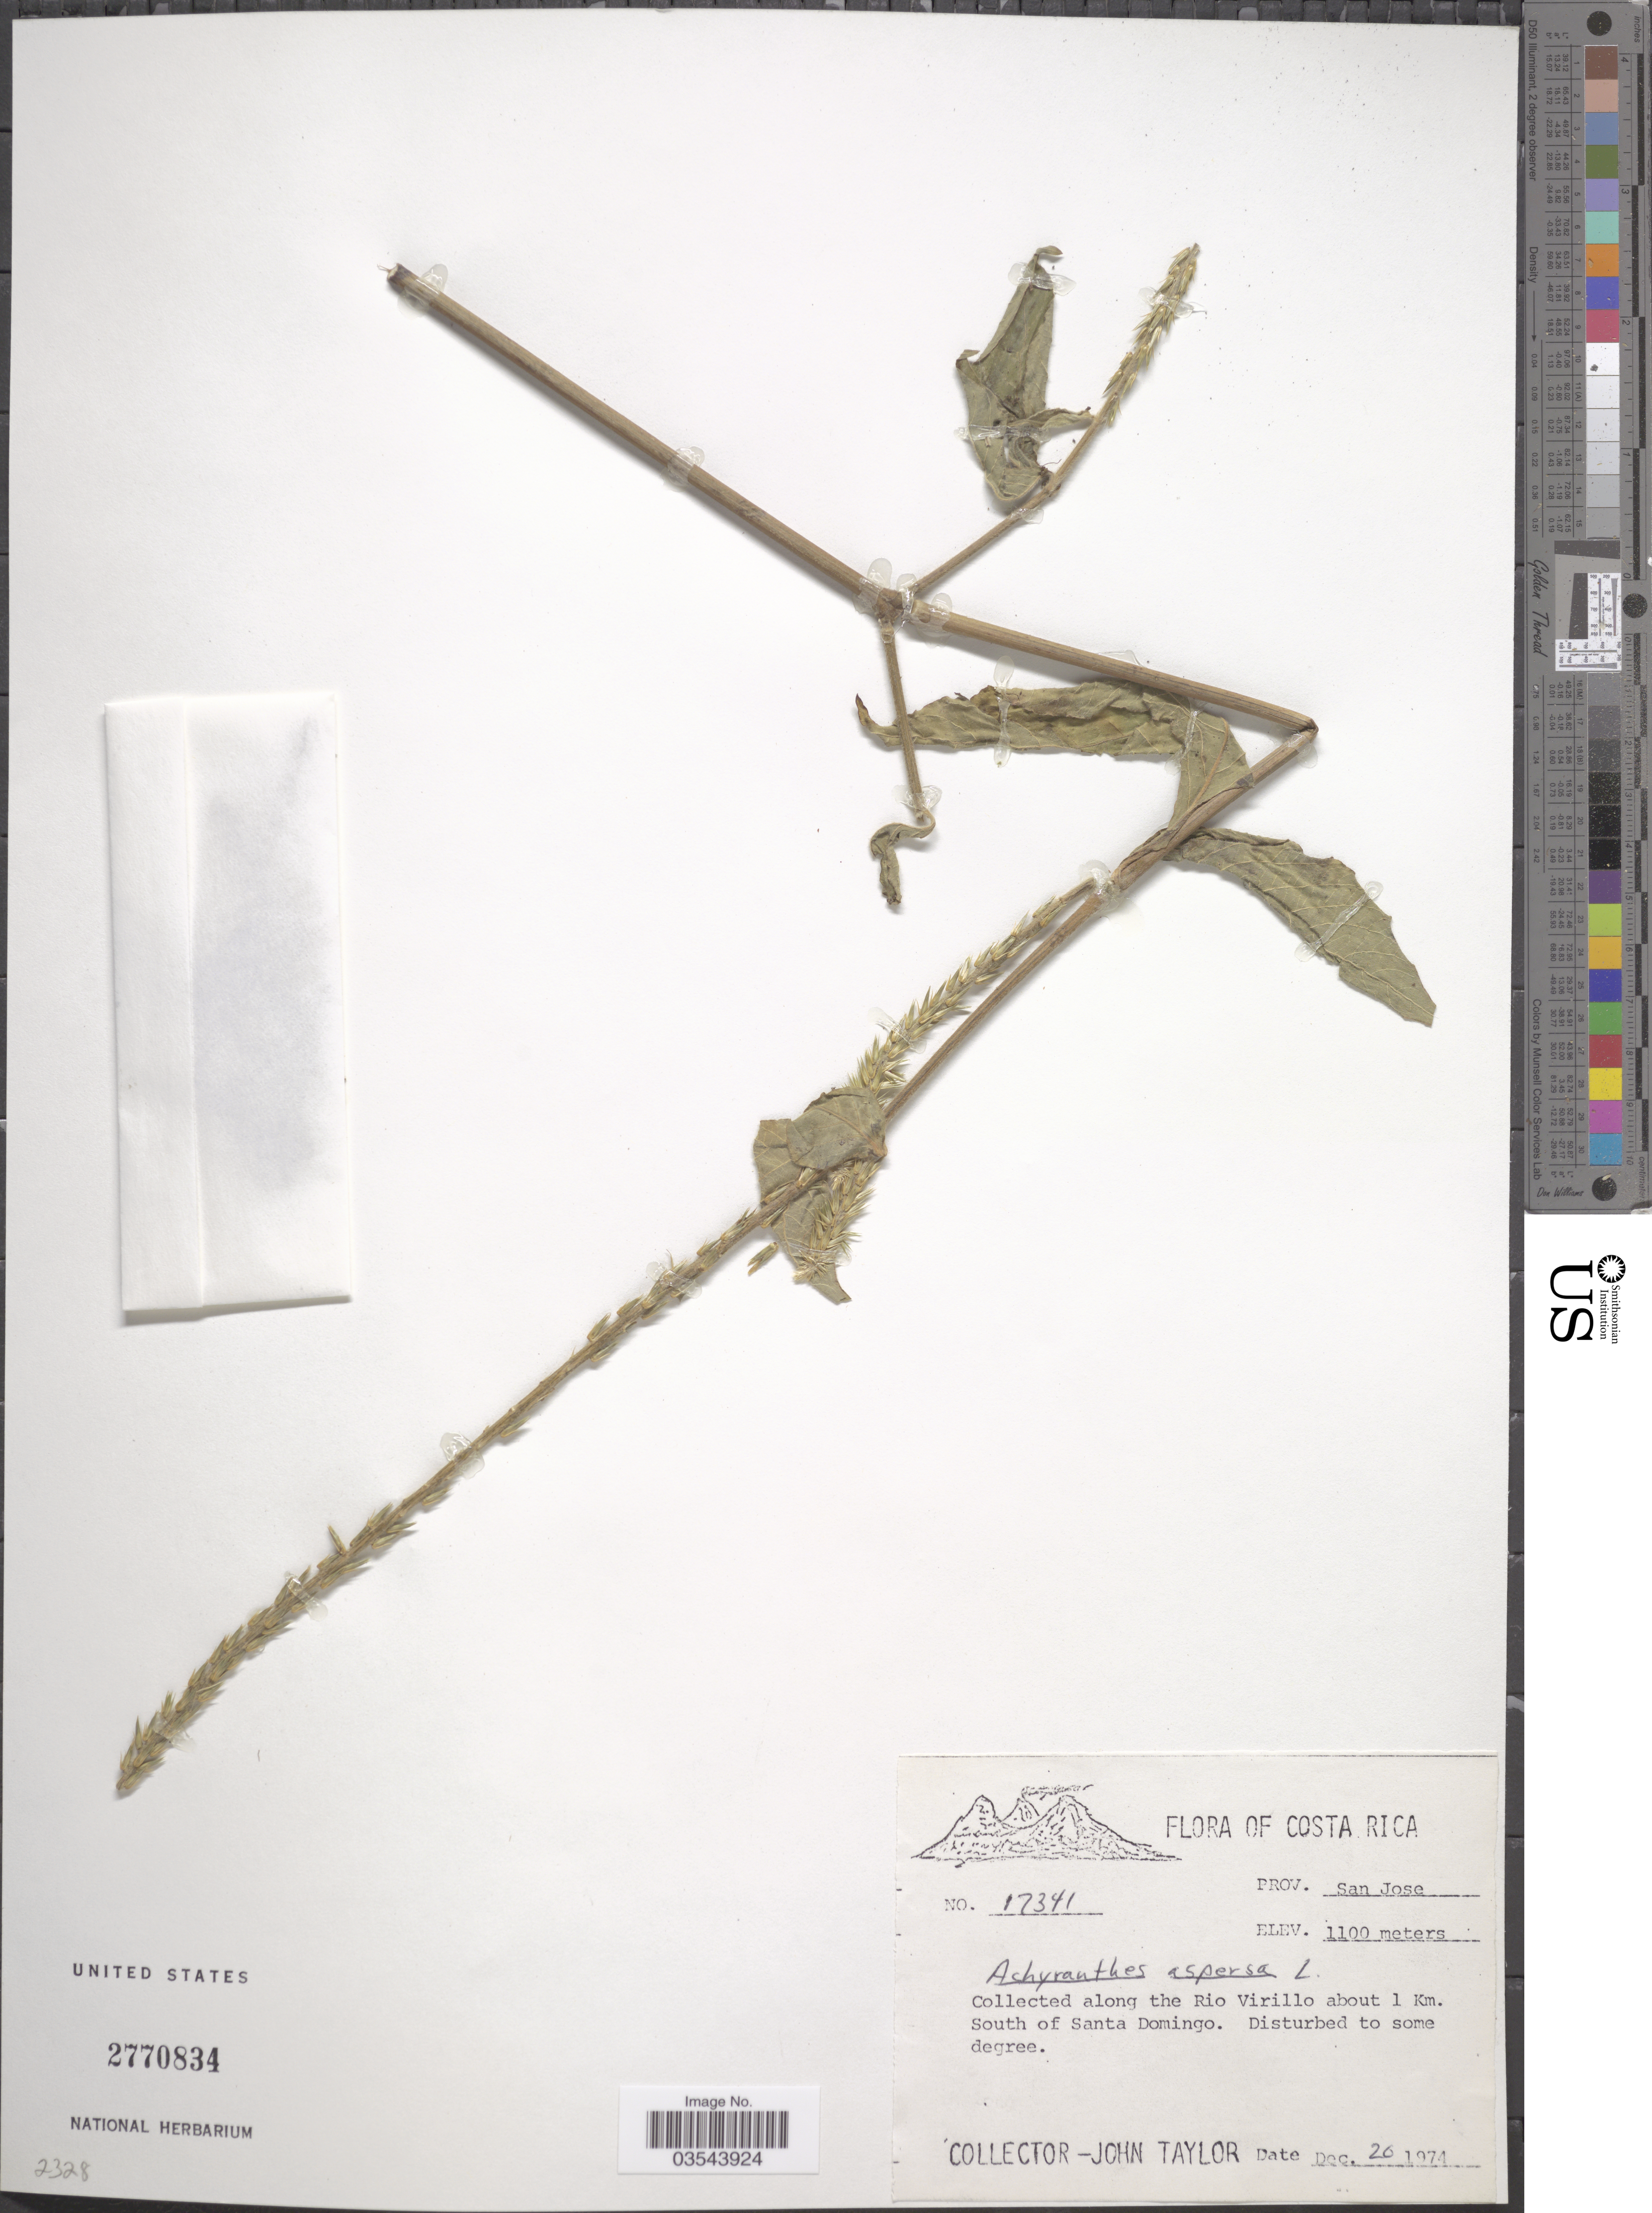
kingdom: Plantae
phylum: Tracheophyta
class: Magnoliopsida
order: Caryophyllales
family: Amaranthaceae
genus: Achyranthes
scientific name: Achyranthes aspera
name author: L.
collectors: J. Taylor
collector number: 17341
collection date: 1974-12-20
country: Costa Rica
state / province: San José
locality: Along the Rio Virillo about 1 Km. South of Santa Domingo.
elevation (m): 1100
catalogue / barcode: US 2770834